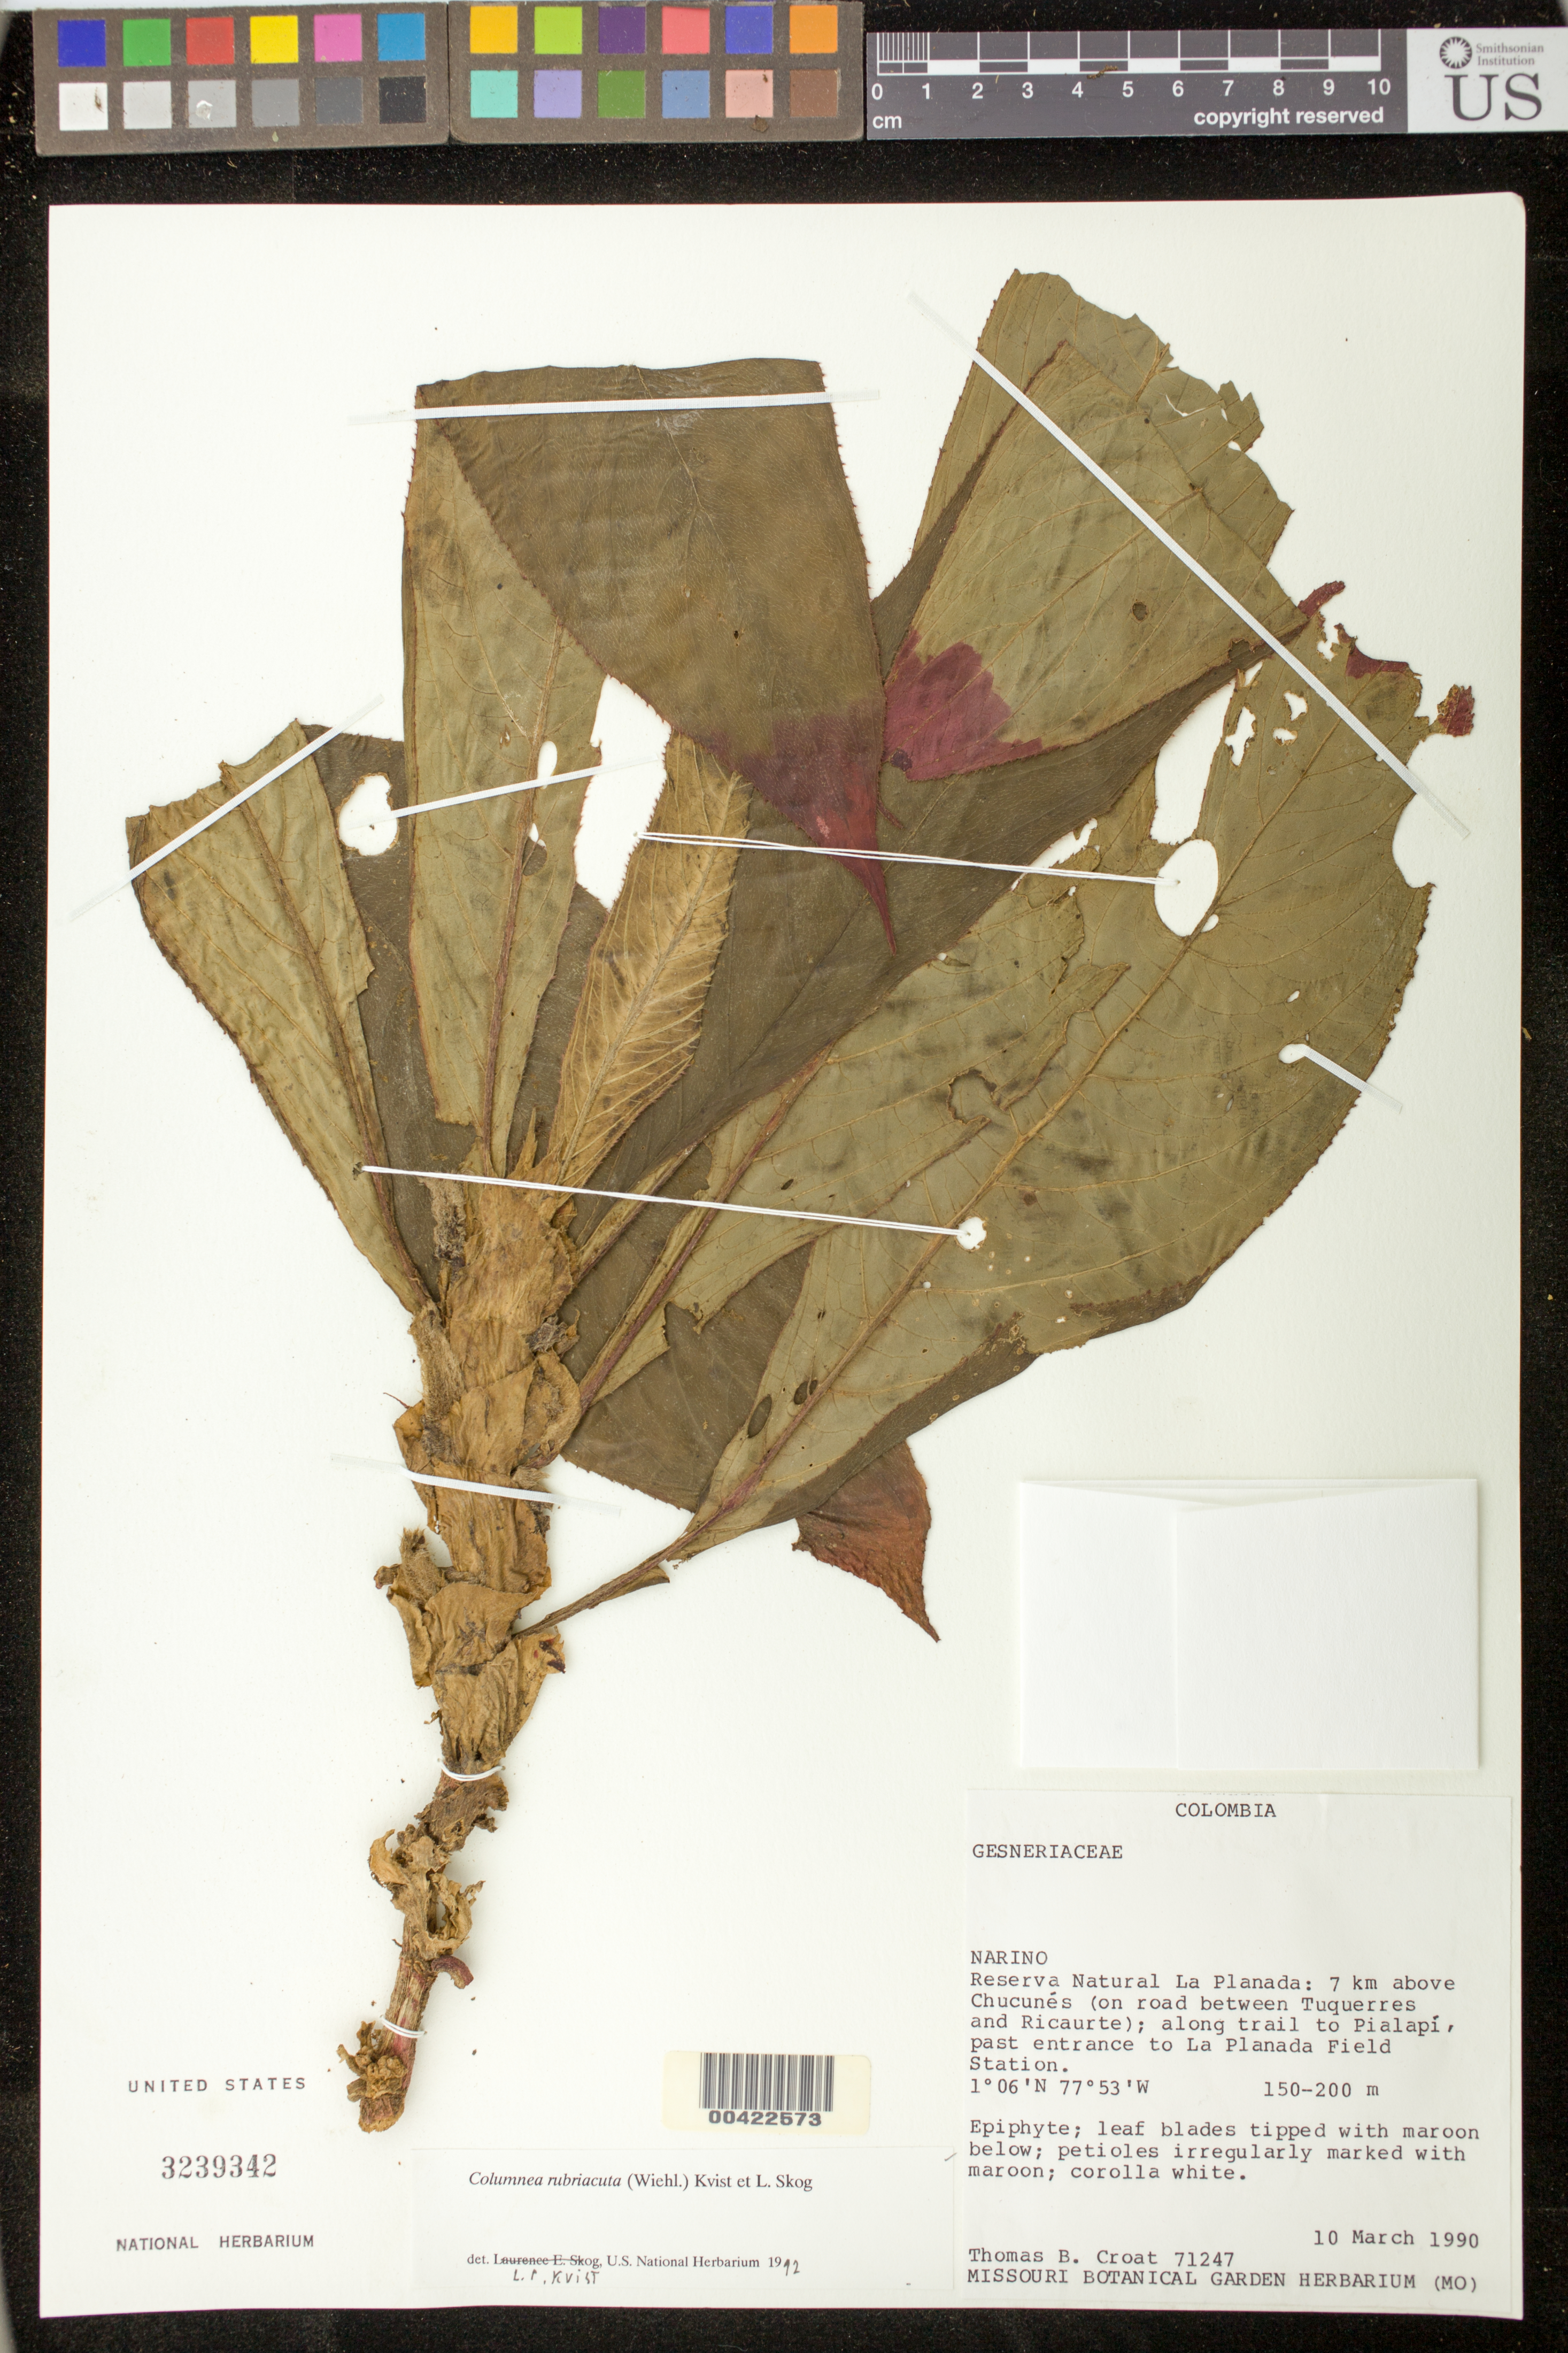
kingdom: Plantae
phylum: Tracheophyta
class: Magnoliopsida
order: Lamiales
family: Gesneriaceae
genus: Columnea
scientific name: Columnea rubriacuta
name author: (Wiehler) L.P. Kvist & L.E. Skog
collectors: T. B. Croat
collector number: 71247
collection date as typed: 10 Mar 1990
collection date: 1990-03-10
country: Colombia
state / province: Nariño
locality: La Planada Natural Reserve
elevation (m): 150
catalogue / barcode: US 3239342